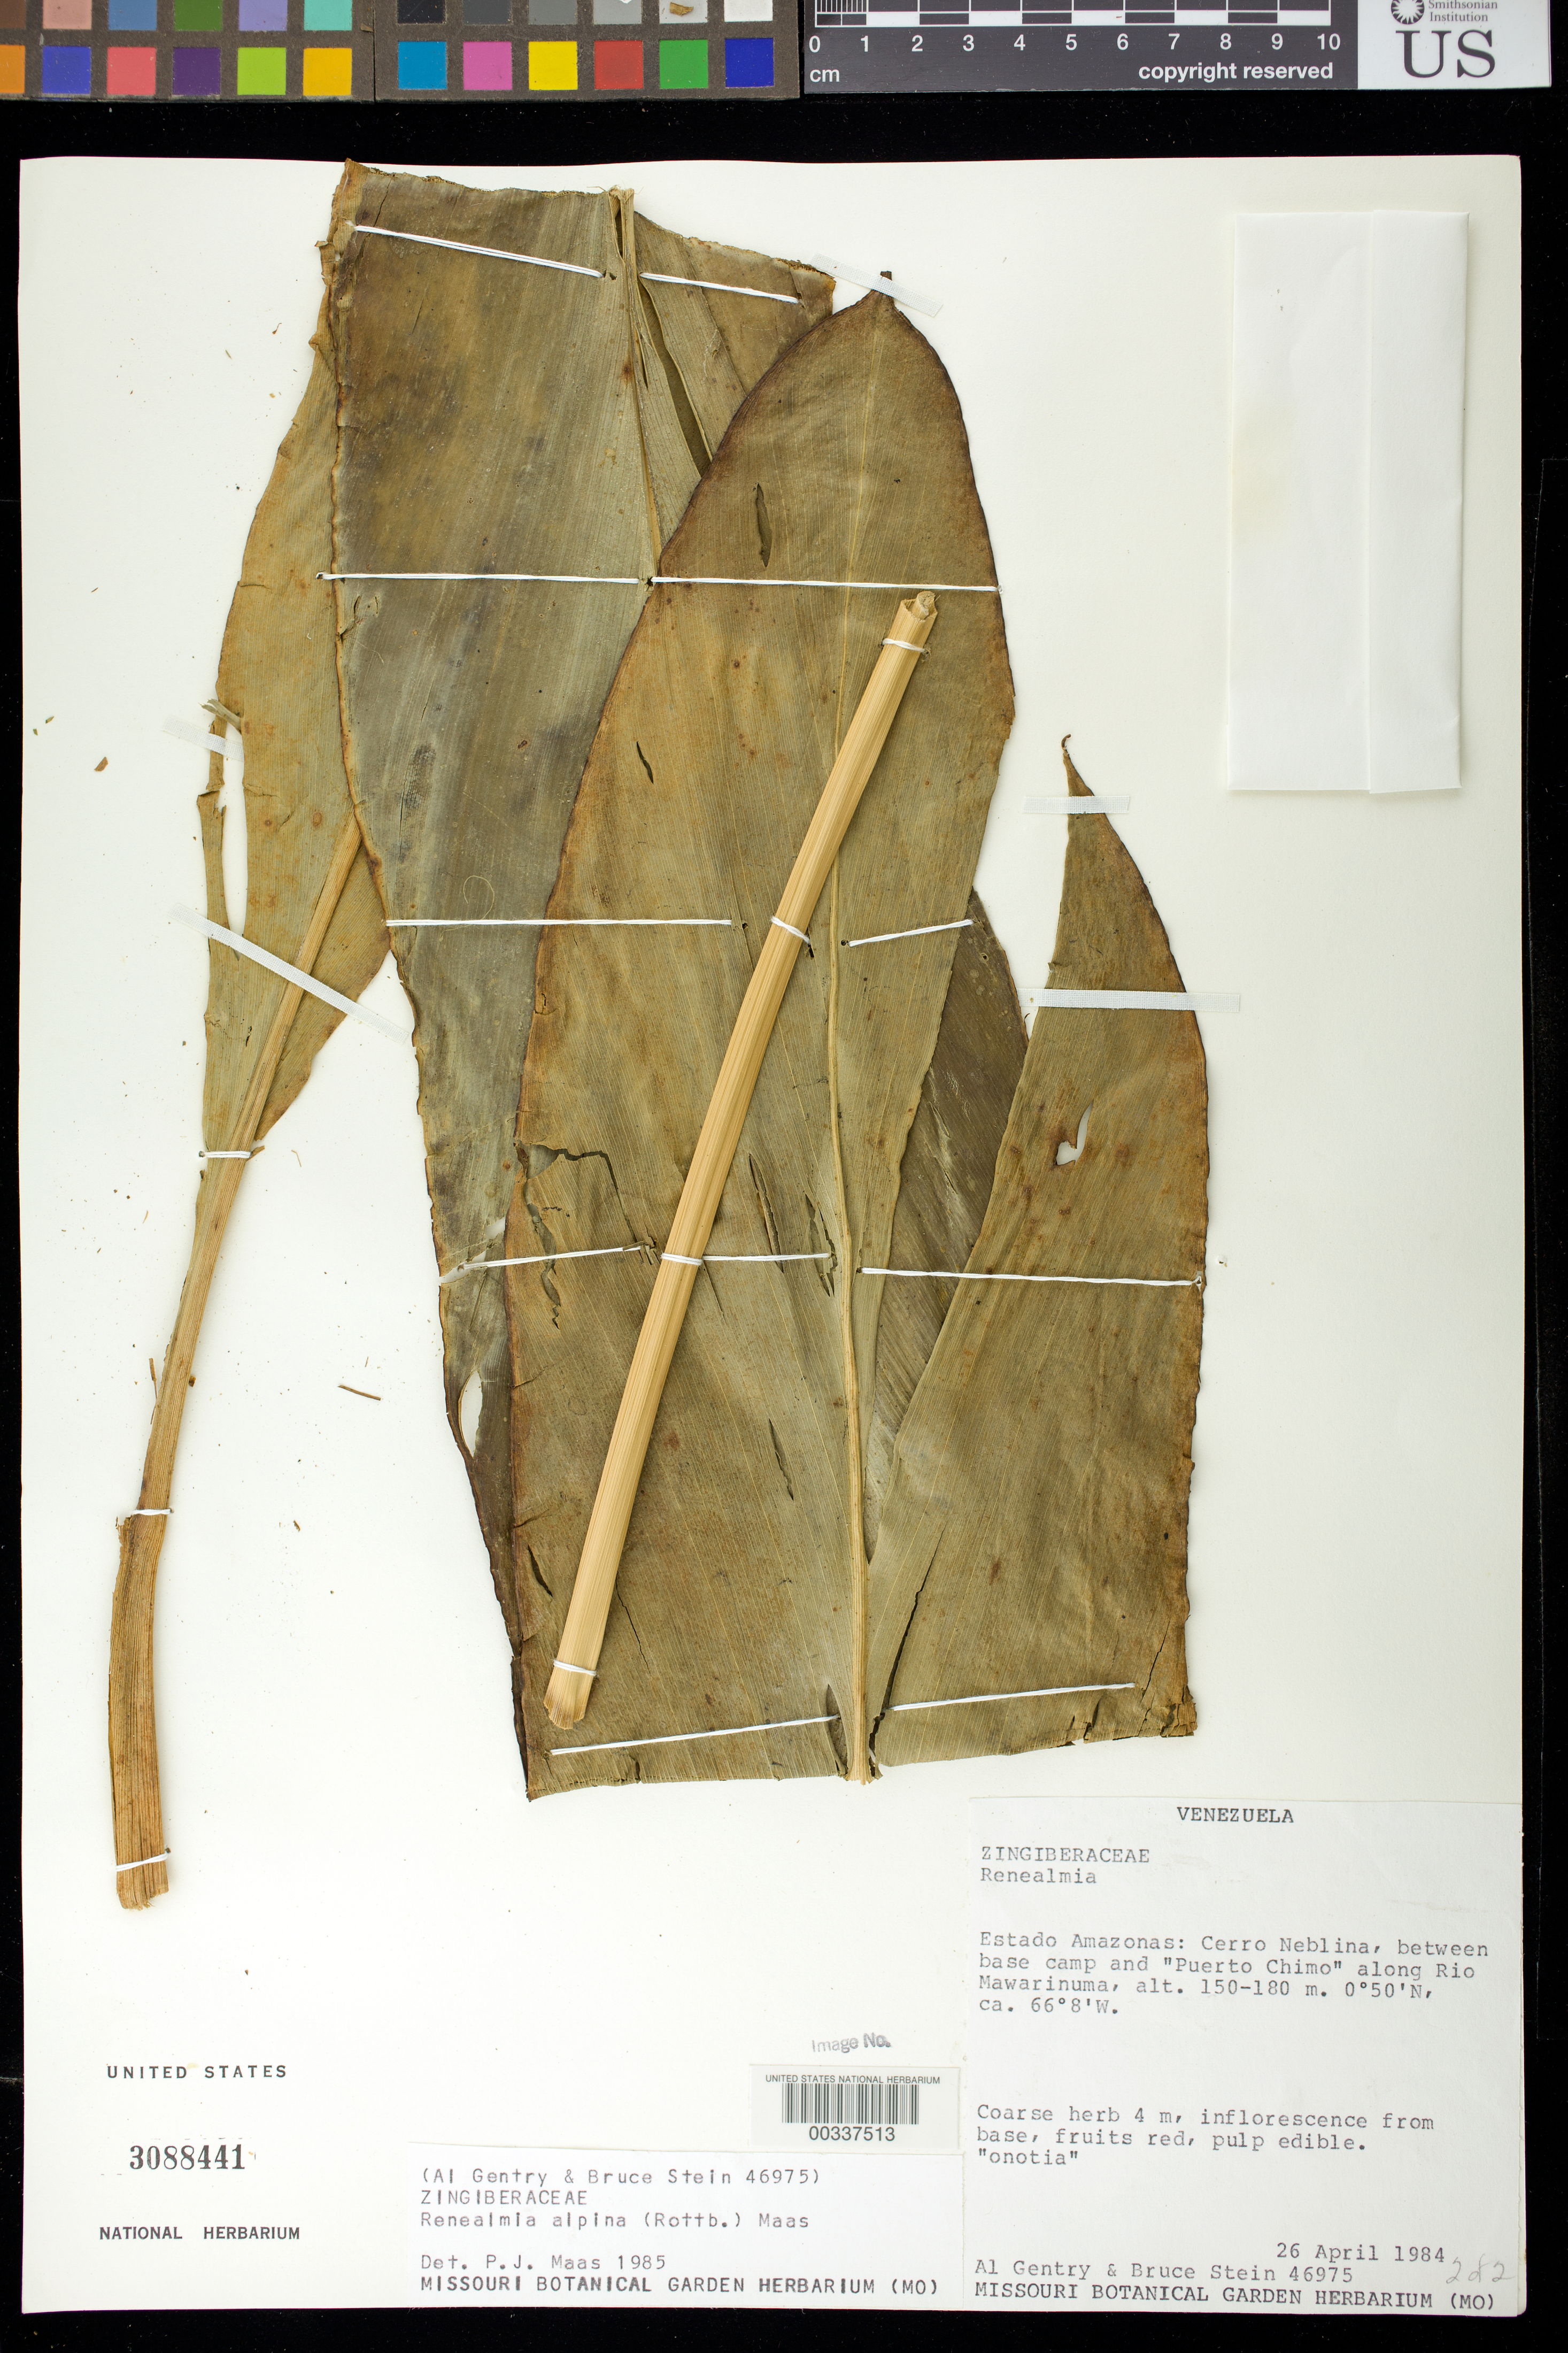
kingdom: Plantae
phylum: Tracheophyta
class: Liliopsida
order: Zingiberales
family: Zingiberaceae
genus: Renealmia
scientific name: Renealmia alpinia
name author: (Rottb.) Maas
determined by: Maas, Paul J. M.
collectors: A. H. Gentry & B. A. Stein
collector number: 46975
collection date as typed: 26 Apr 1984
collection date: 1984-04-26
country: Venezuela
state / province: Amazonas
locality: Cerro neblina, between base camp and "puerto chimo" along rio mawarinuma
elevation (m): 150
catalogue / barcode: US 3088441